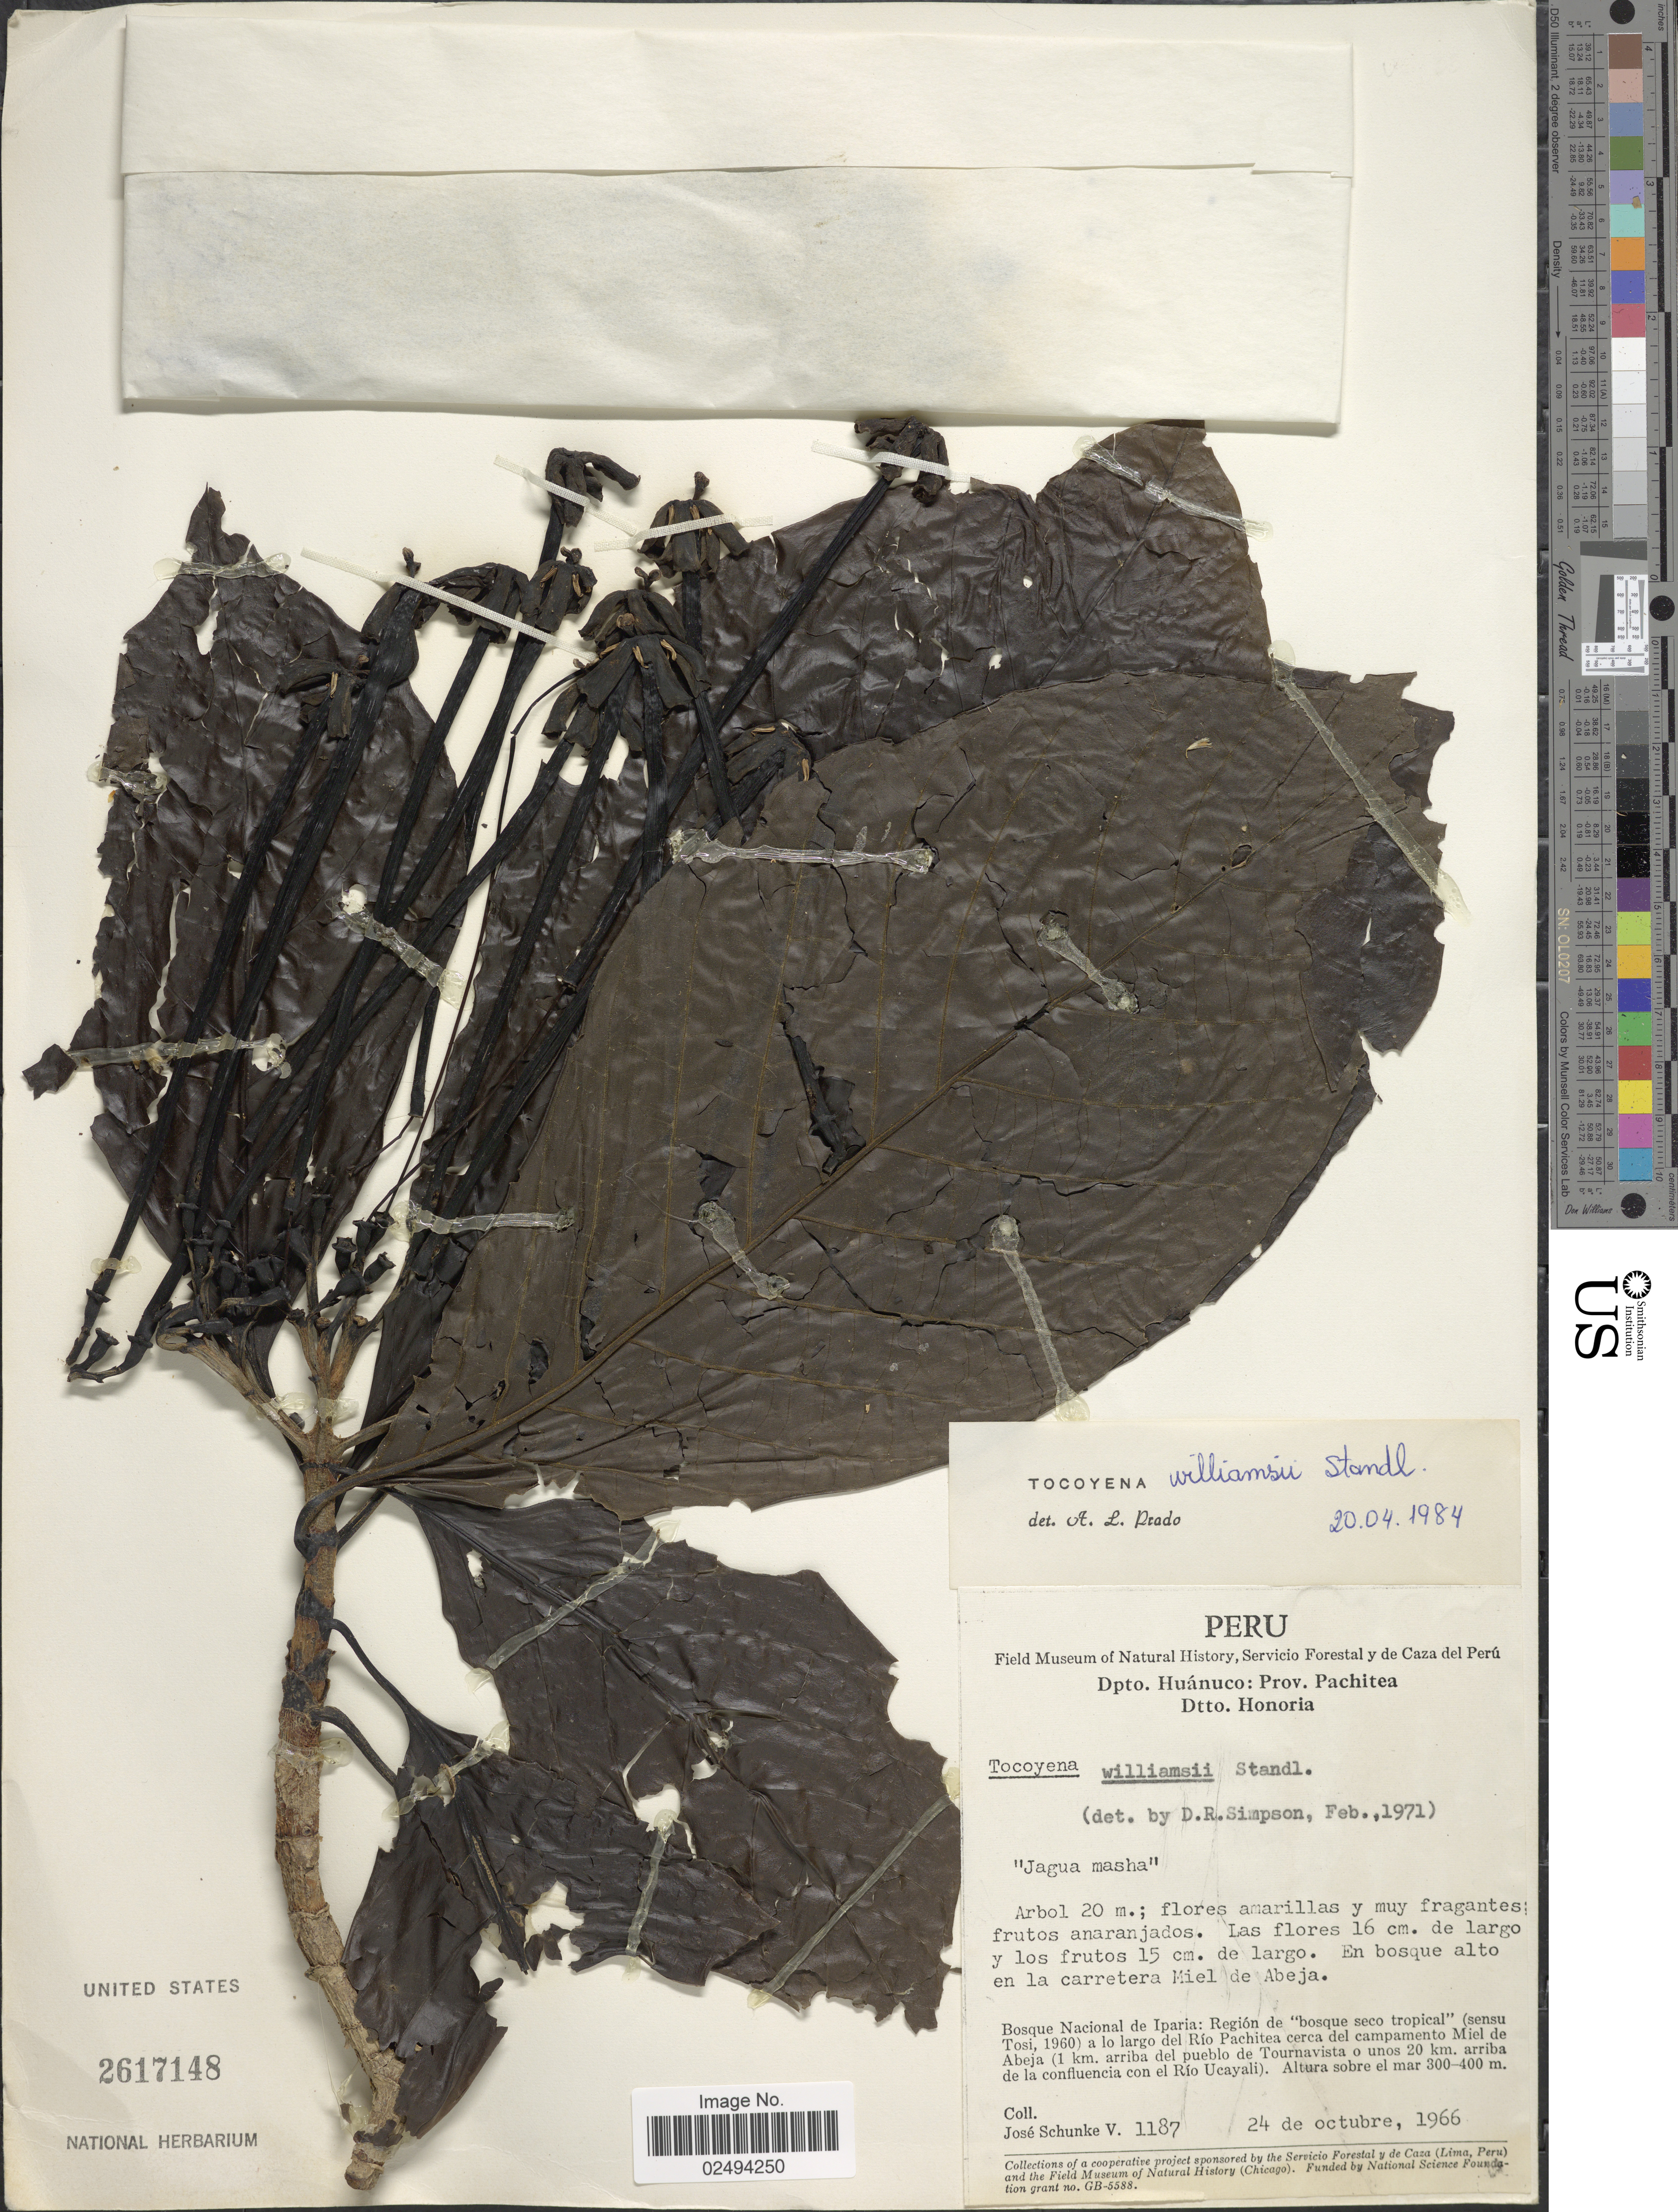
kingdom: Plantae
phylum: Tracheophyta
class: Magnoliopsida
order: Gentianales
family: Rubiaceae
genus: Tocoyena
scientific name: Tocoyena williamsii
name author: Standl.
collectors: J. Schunke Vigo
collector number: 1187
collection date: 1966-10-24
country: Peru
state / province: Huánuco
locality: Dpt. Huánuco: Prov. pachitea, Dtto Honoria. En bosque alto en la carretera Miel de Abeja, Bosque Nacional de Iparia: región de 'bosque seco tropical' (sensu Tosi, 1960) a lo largo del Río Pachitea cerca del campamento Miel de Abeja (1 km arriba del pueblo de Tournavista o unos 20 km arriba de la confluencia con el Río Ucayali)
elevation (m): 300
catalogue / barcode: US 2617148